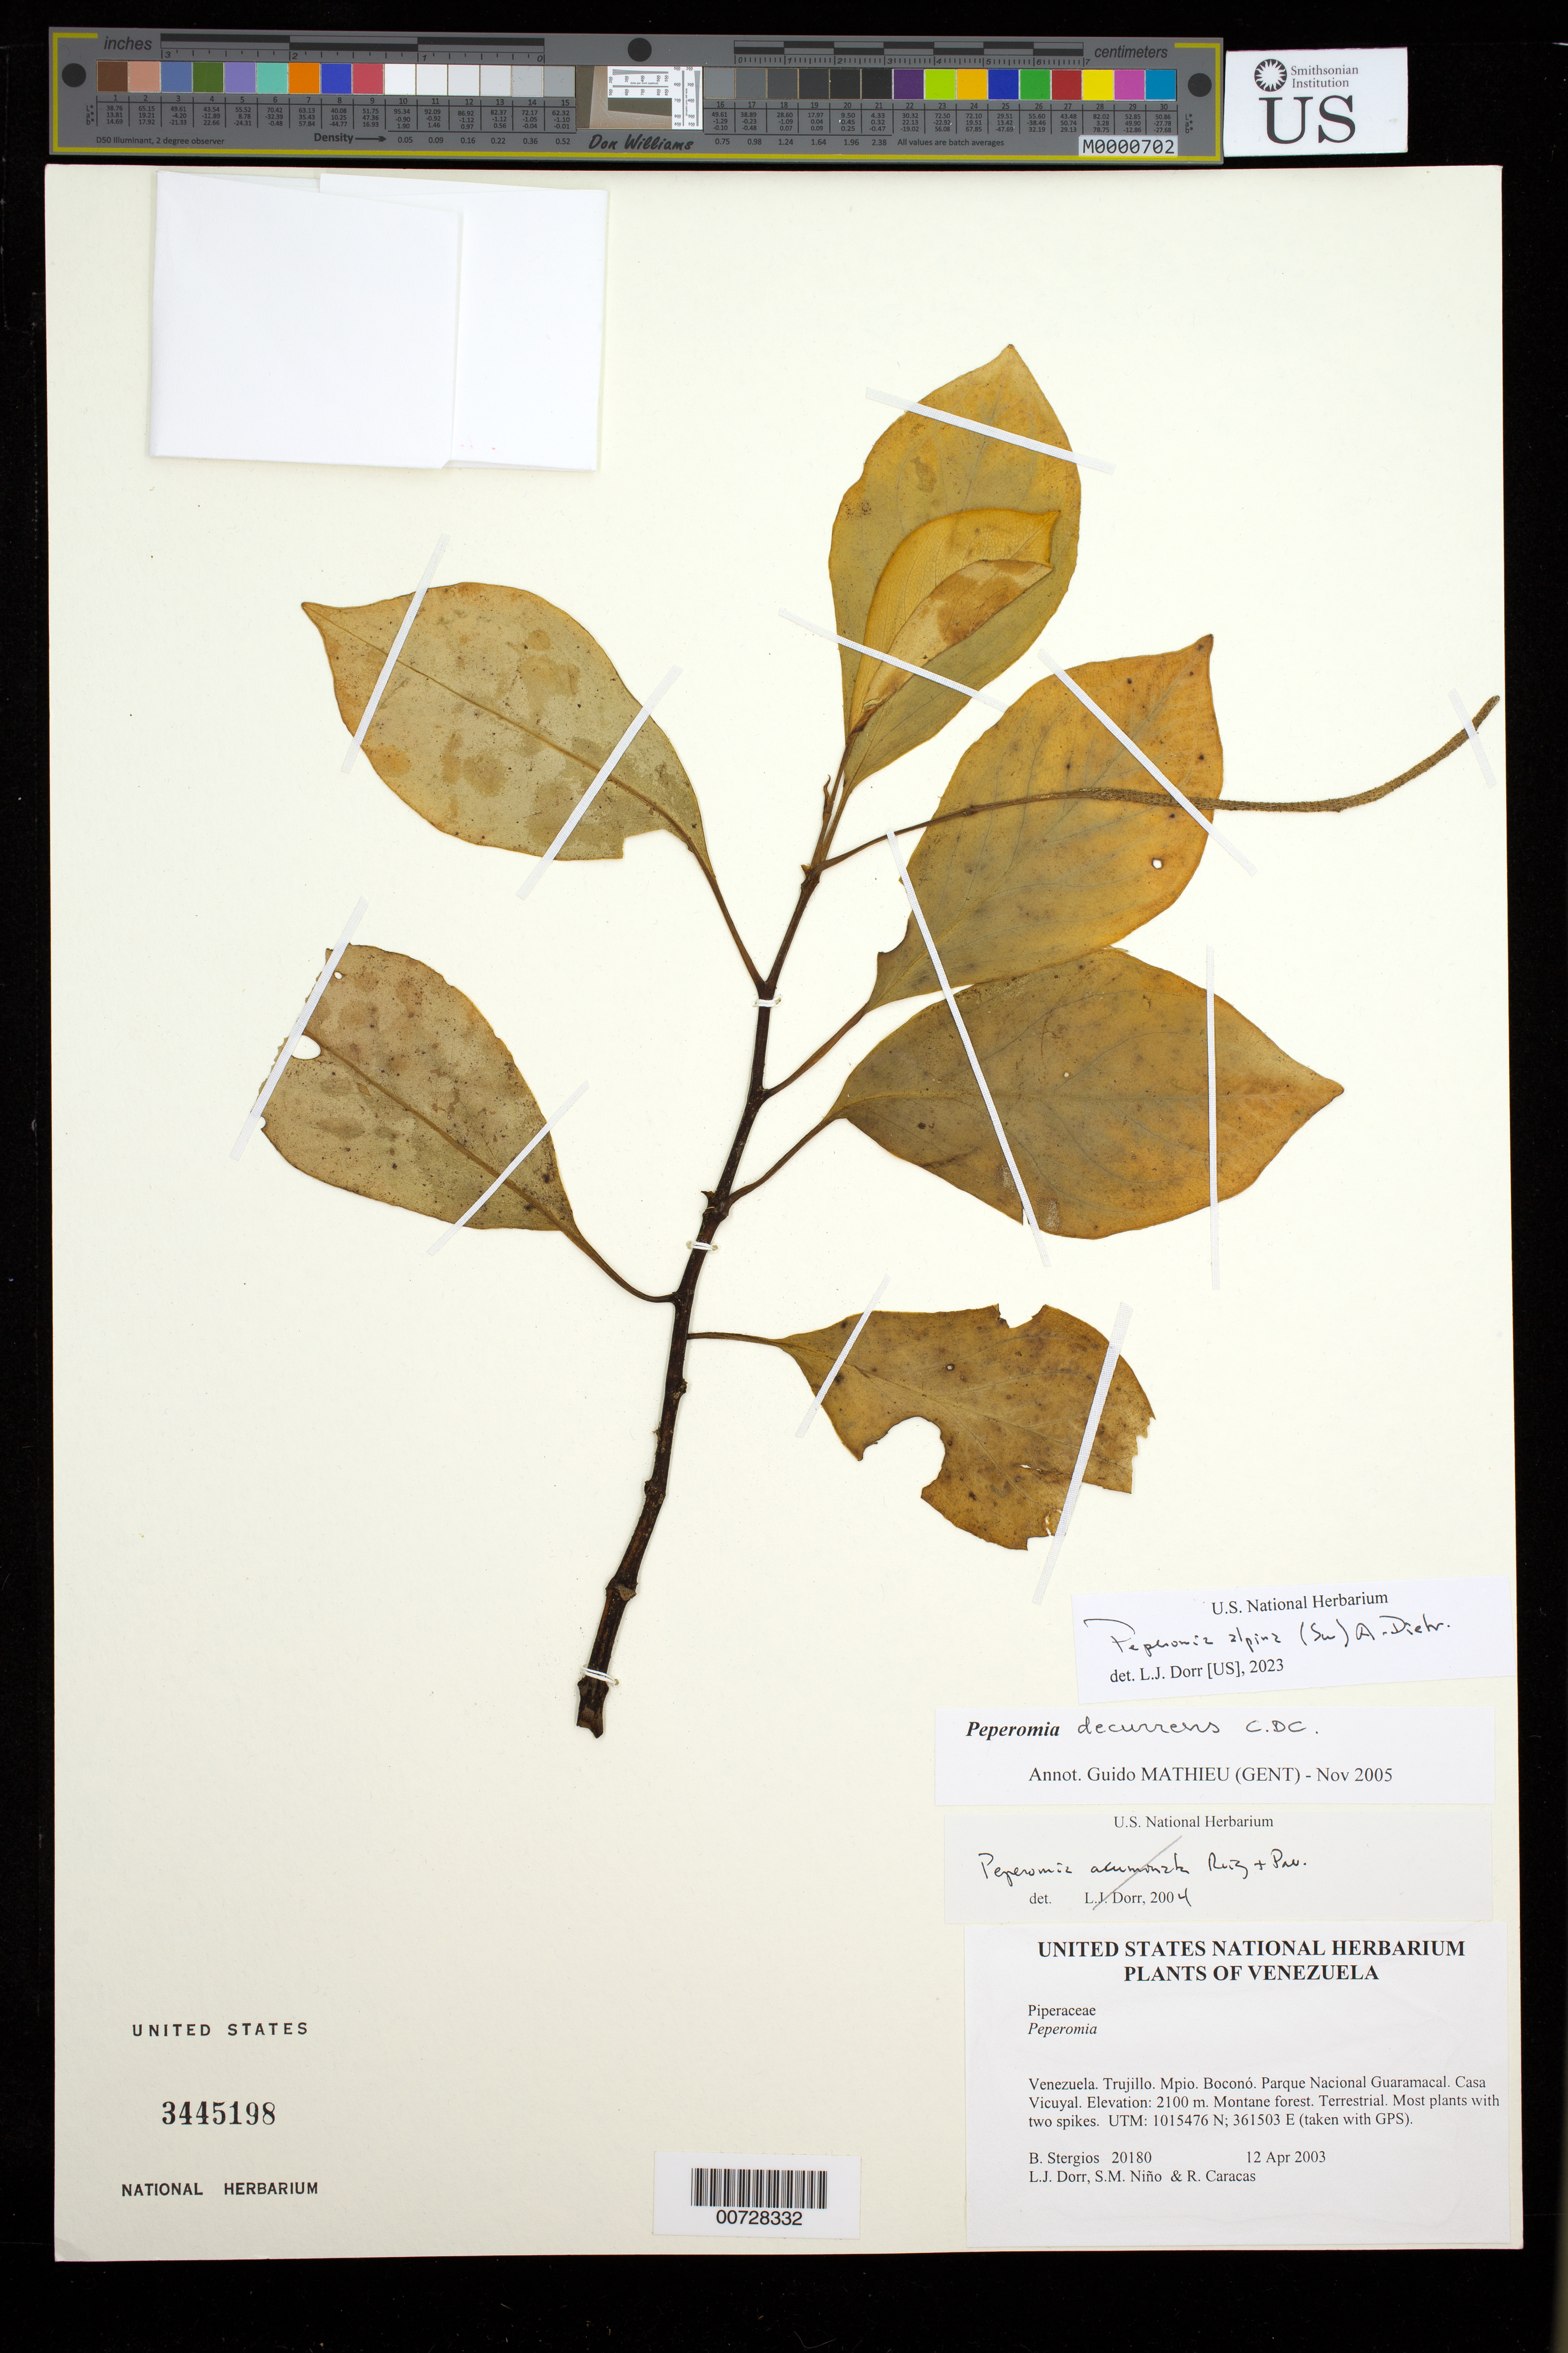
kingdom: Plantae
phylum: Tracheophyta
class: Magnoliopsida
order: Piperales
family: Piperaceae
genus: Peperomia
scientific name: Peperomia abrupte-acutata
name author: Trel. & Yunck.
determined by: Jiménez, José Estaban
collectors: B. G. Stergios, L. J. Dorr, S. M. Niño & R. Caracas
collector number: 20180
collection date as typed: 12 Apr 2003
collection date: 2003-04-12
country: Venezuela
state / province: Trujillo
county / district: Boconó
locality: Parque Nacional Guaramacal. Casa Vicuyal.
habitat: Montane forest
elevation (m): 2100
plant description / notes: BR, PORT, US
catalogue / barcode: US 3445198